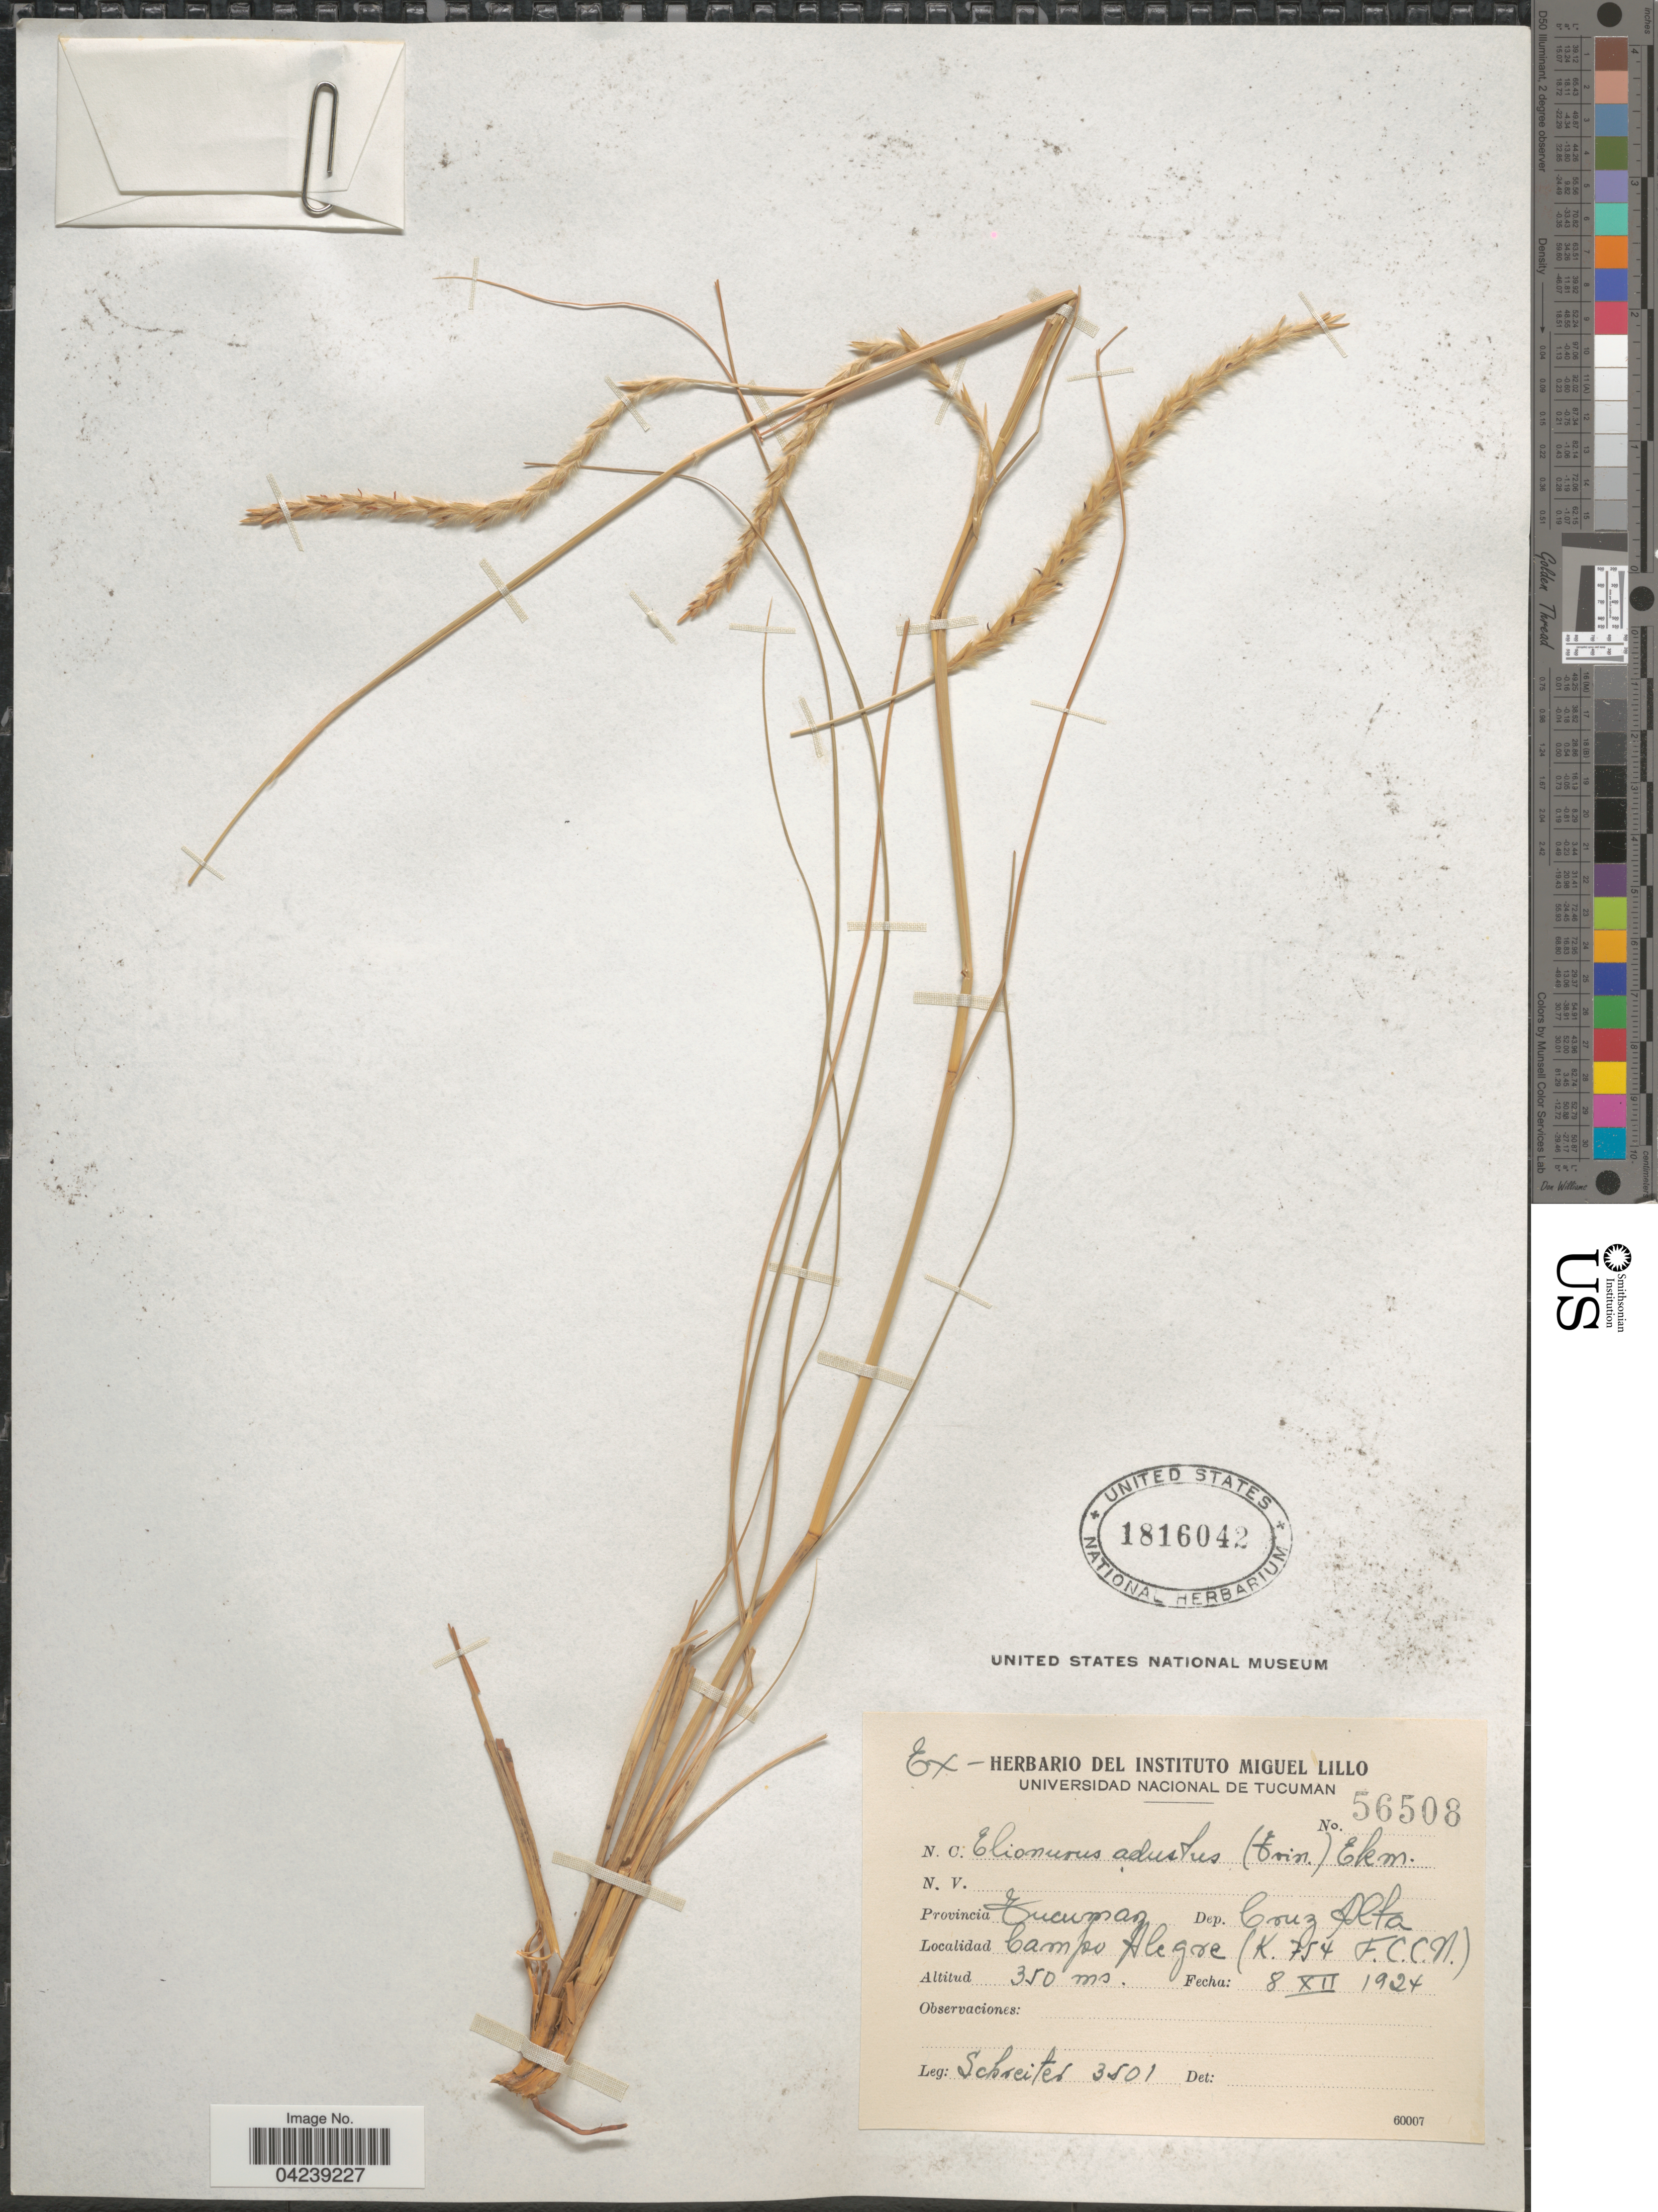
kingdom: Plantae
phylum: Tracheophyta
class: Liliopsida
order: Poales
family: Poaceae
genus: Elionurus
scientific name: Elionurus muticus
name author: (Spreng.) Kuntze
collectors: -. Schreiter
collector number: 3501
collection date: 1924-12-08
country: Argentina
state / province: Tucuman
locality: Dep. Cruz Alta. Campo Alegre (K. 754 F.C.C.N.).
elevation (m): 350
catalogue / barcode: US 1816042